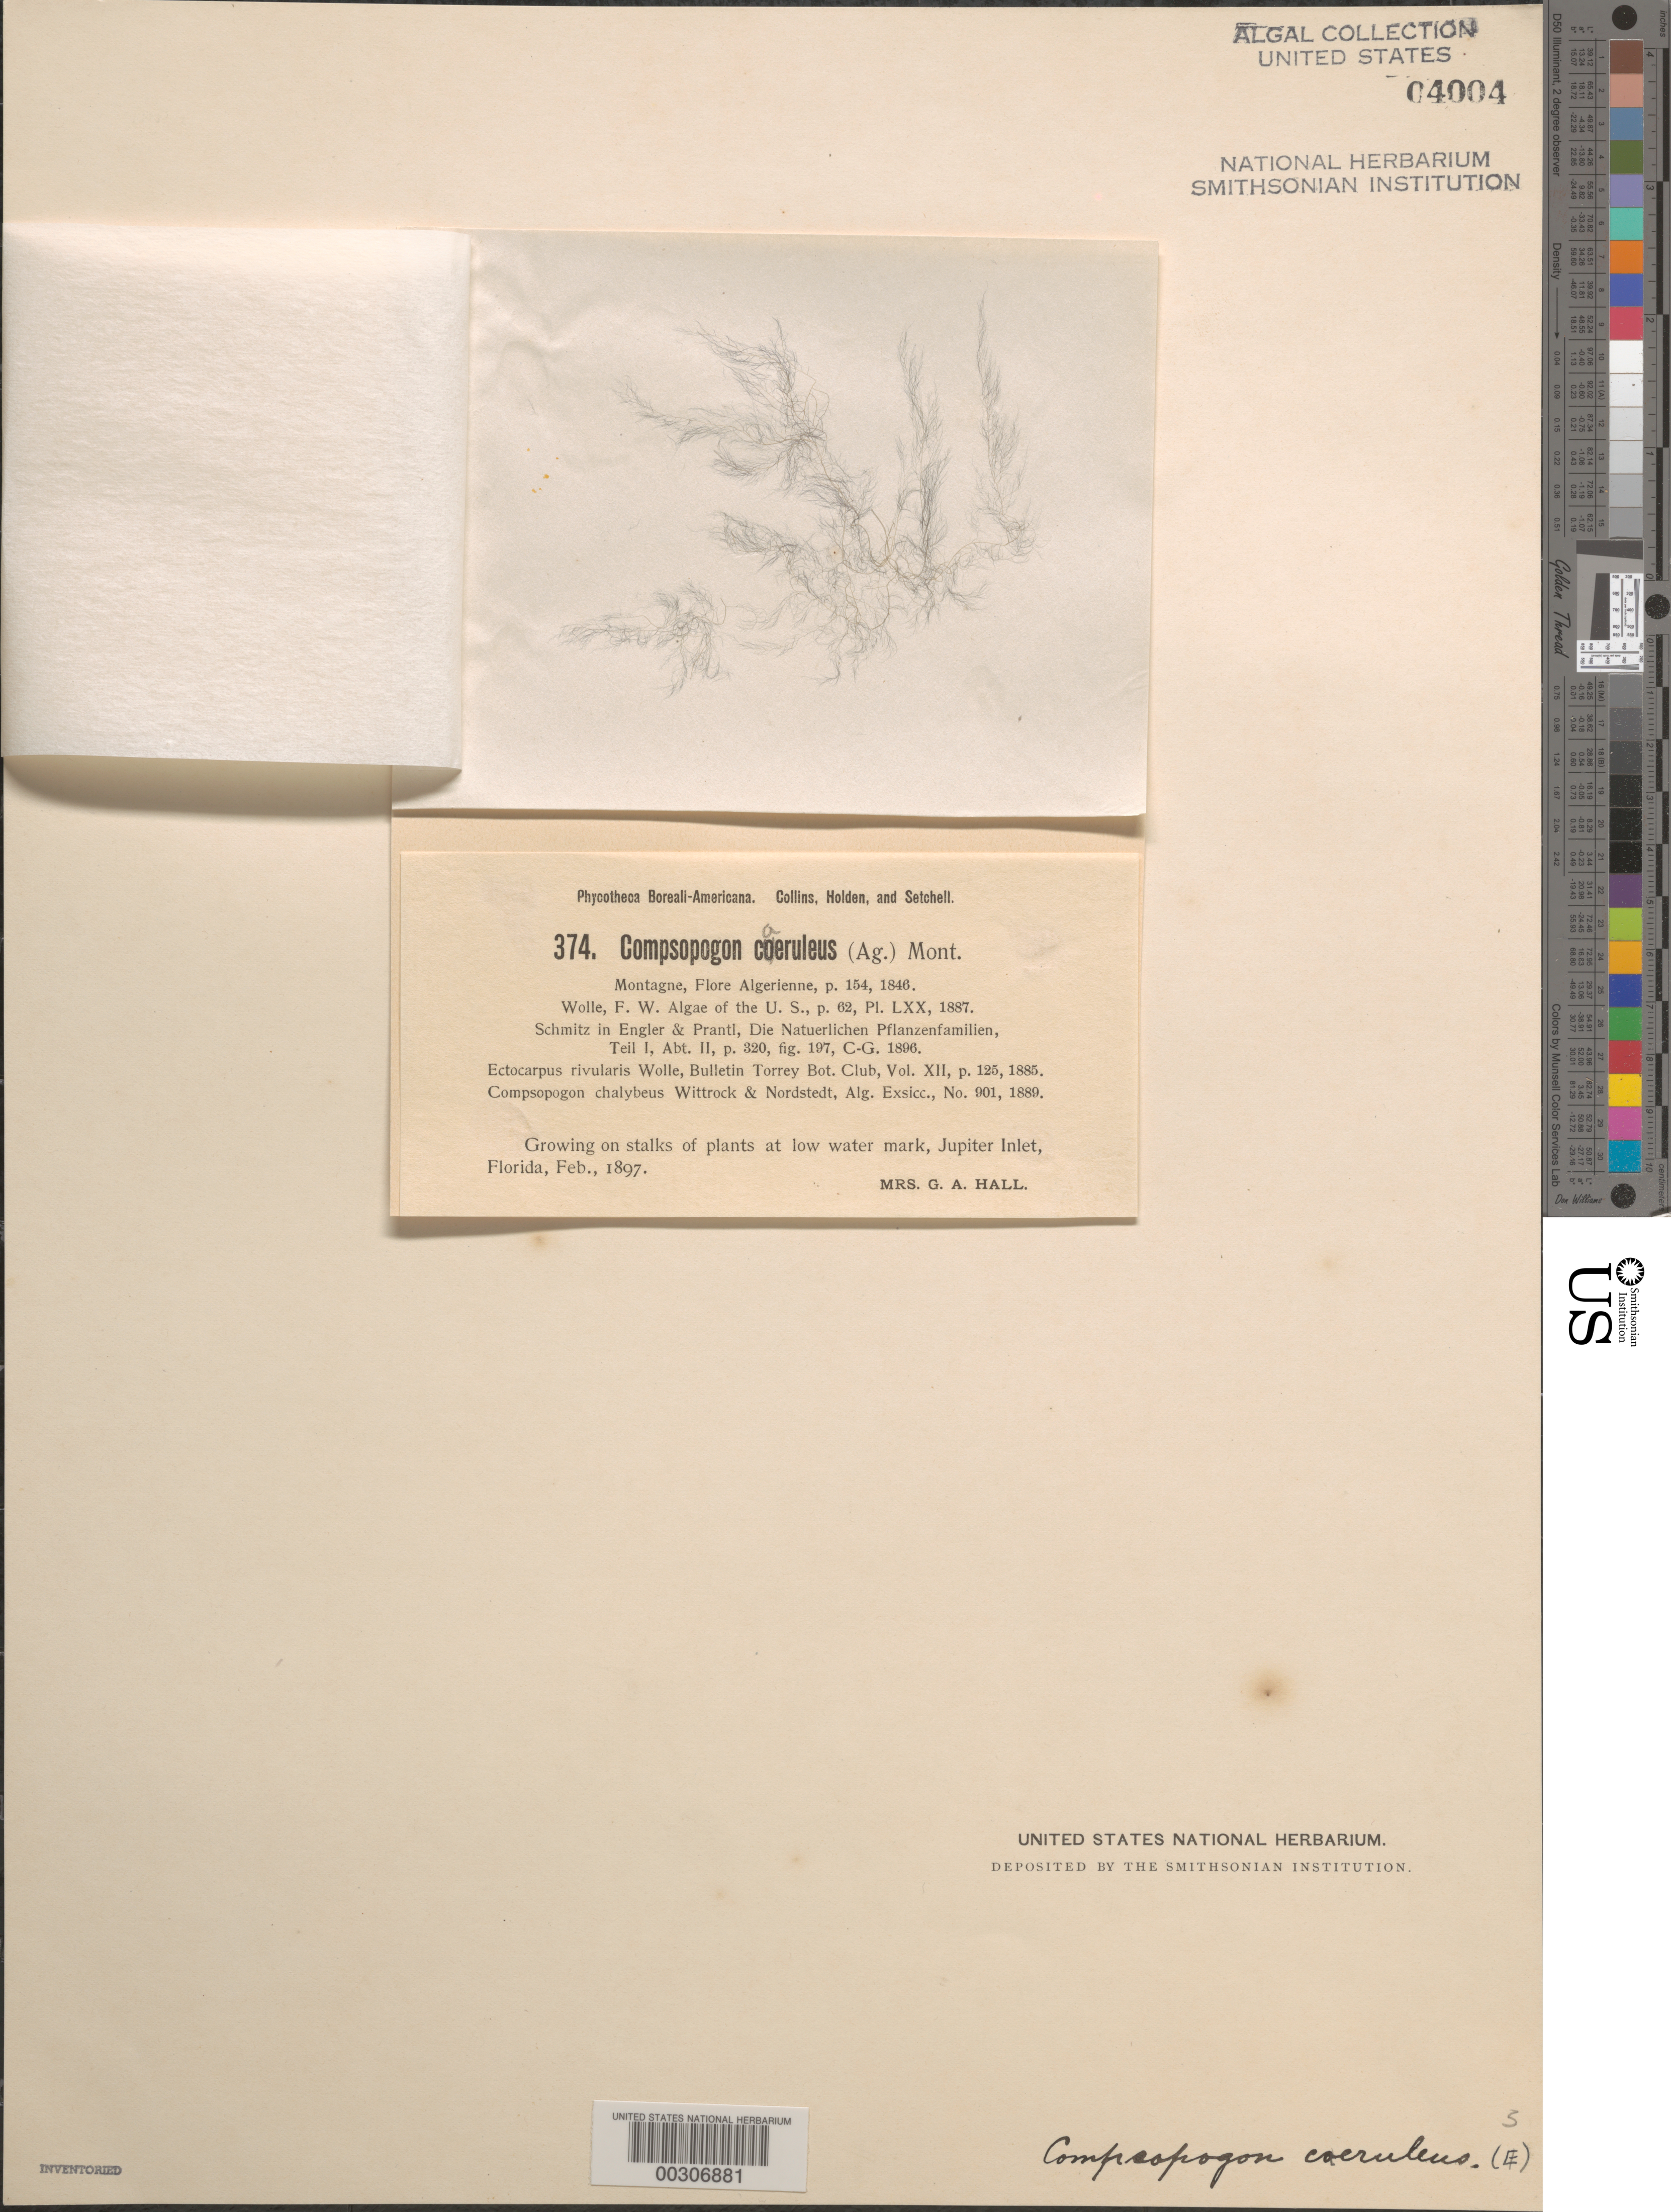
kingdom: Plantae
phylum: Rhodophyta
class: Compsopogonophyceae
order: Compsopogonales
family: Compsopogonaceae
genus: Compsopogon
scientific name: Compsopogon caeruleus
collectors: Mrs. Hall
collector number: PB-A 374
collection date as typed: Feb 1897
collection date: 1897-02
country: United States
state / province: Florida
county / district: Palm Beach County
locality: Jupiter Inlet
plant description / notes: Collins, Holden & Setchell, Phycotheca Boreali-Americana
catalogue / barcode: US 4004